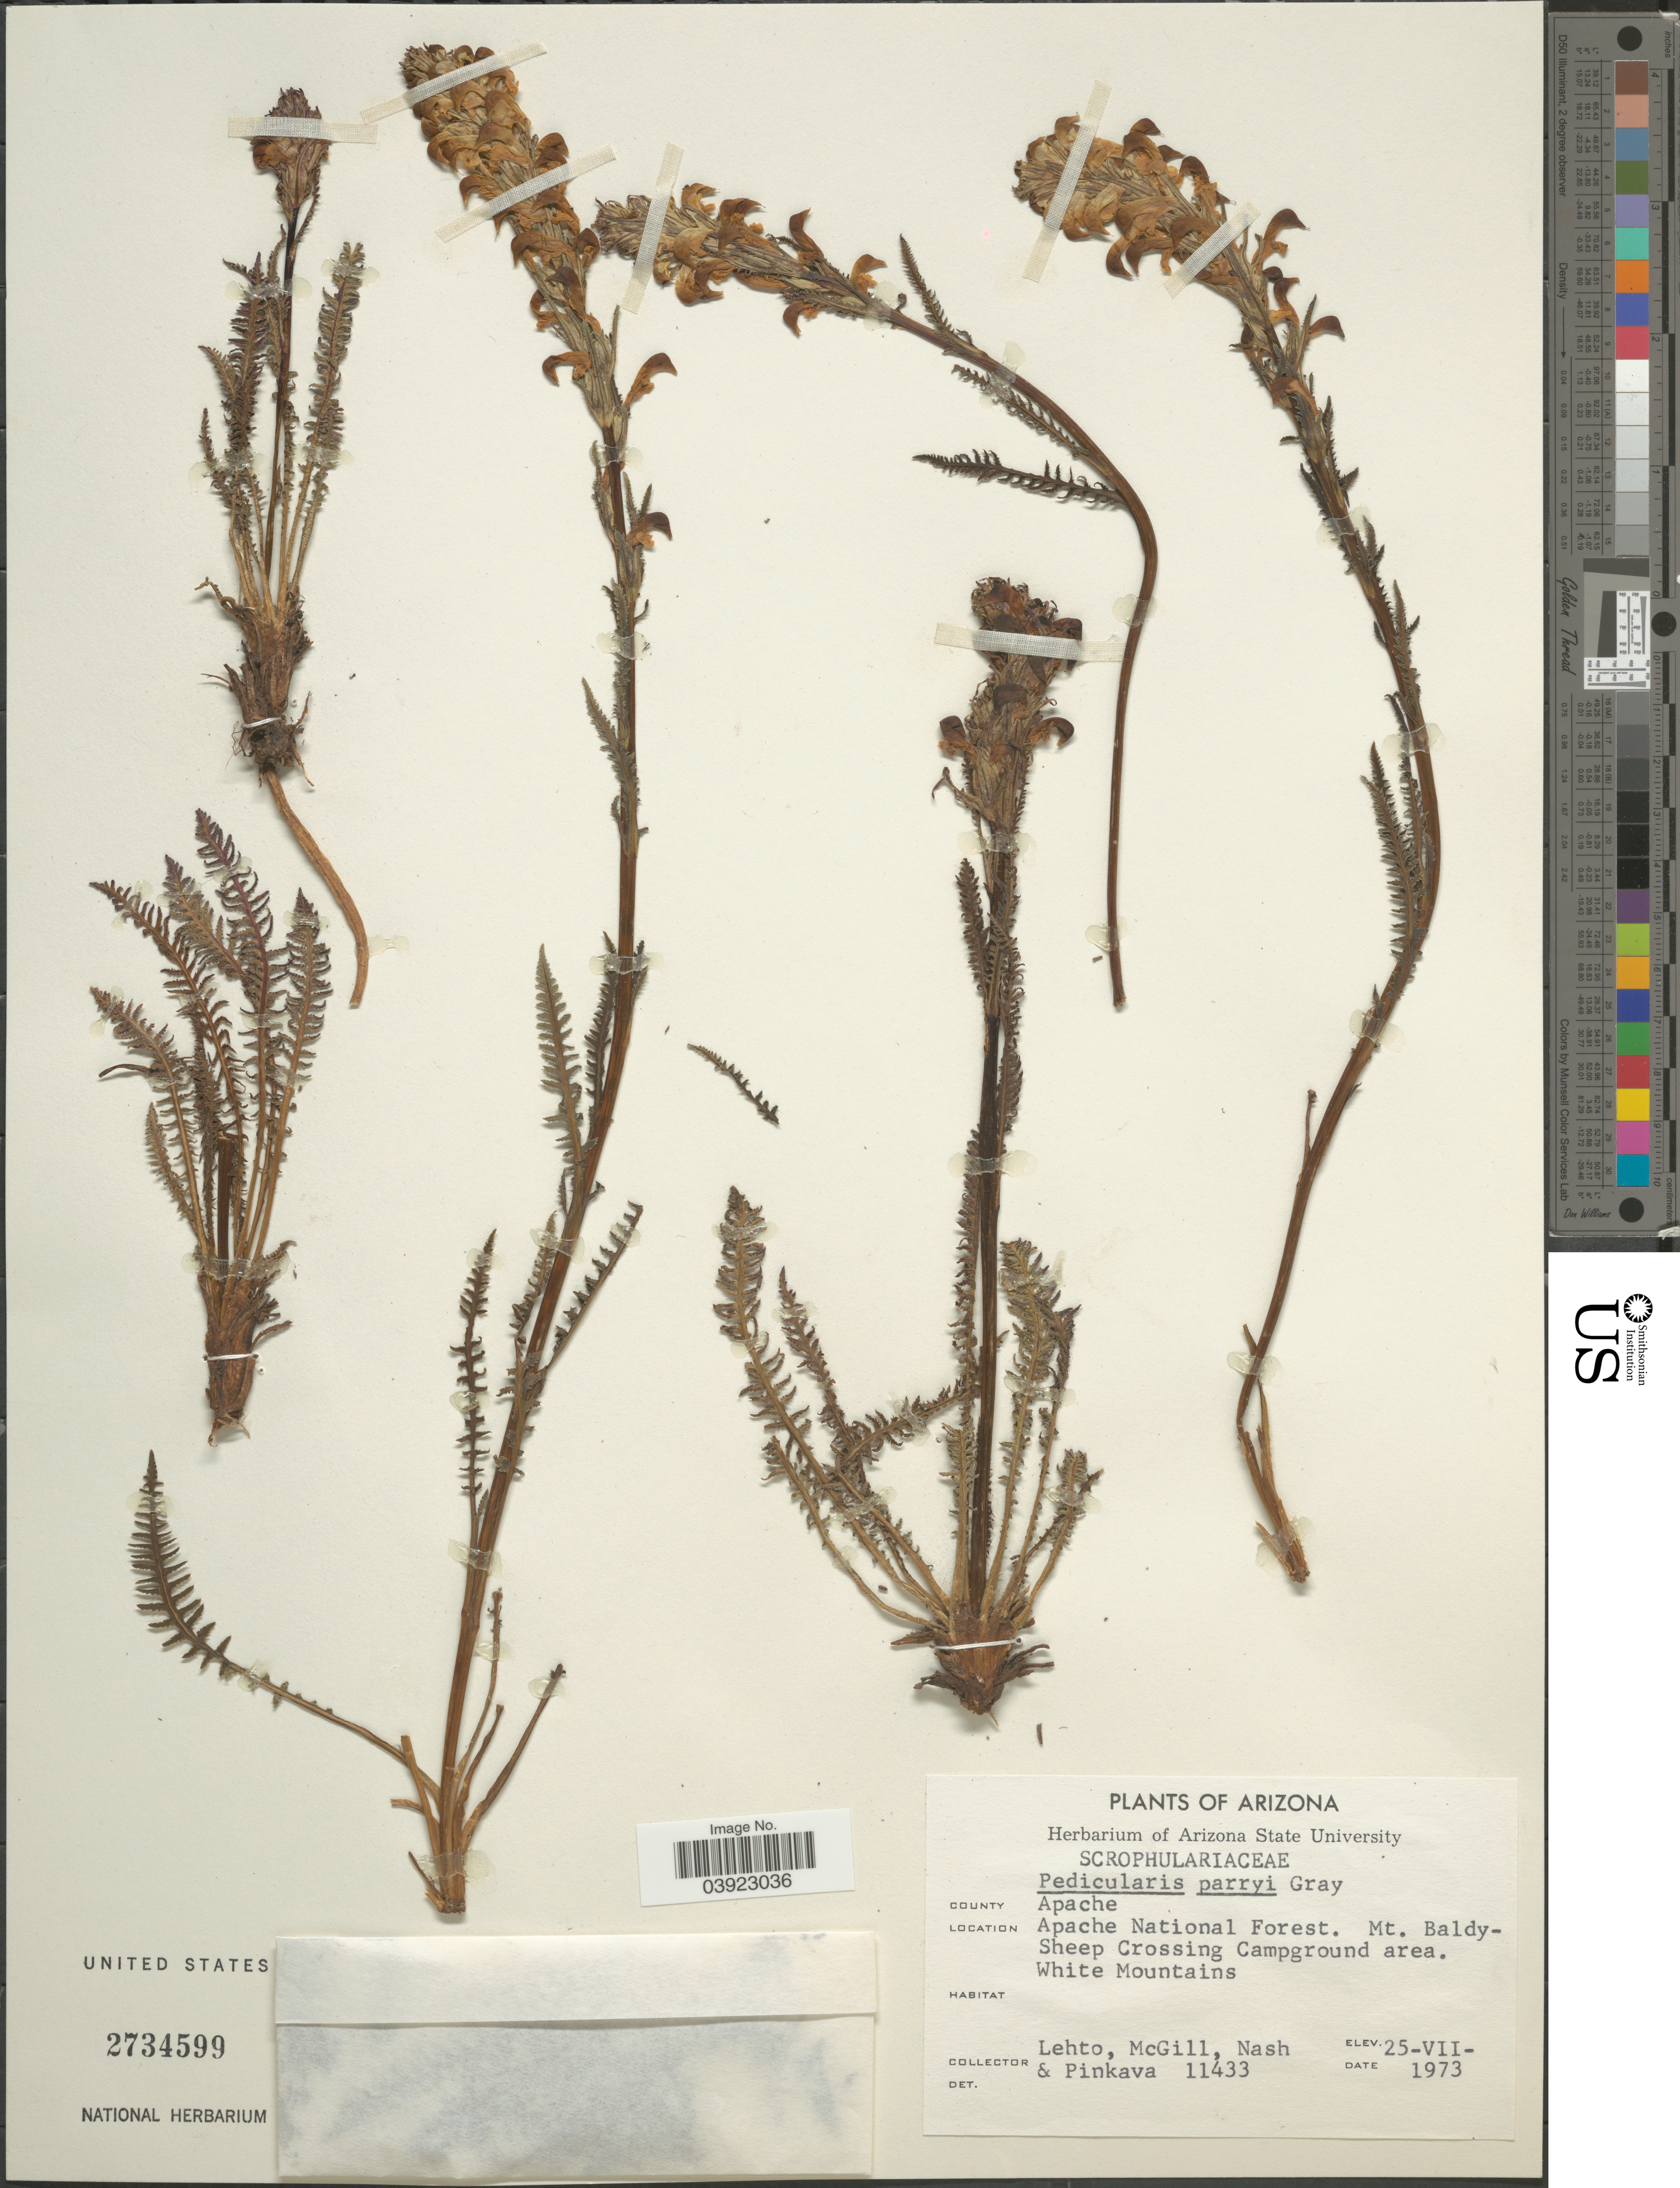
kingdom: Plantae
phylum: Tracheophyta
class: Magnoliopsida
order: Lamiales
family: Orobanchaceae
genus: Pedicularis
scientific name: Pedicularis parryi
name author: A. Gray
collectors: -. Lehto, -. McGill, -- Nash & -. Pinkava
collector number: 11433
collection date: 1973-07-25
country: United States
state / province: Arizona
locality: County Apache. Apache National Forest. Mt. Baldy-Sheep Crossing Campground area. White Mountains.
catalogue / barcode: US 2734599